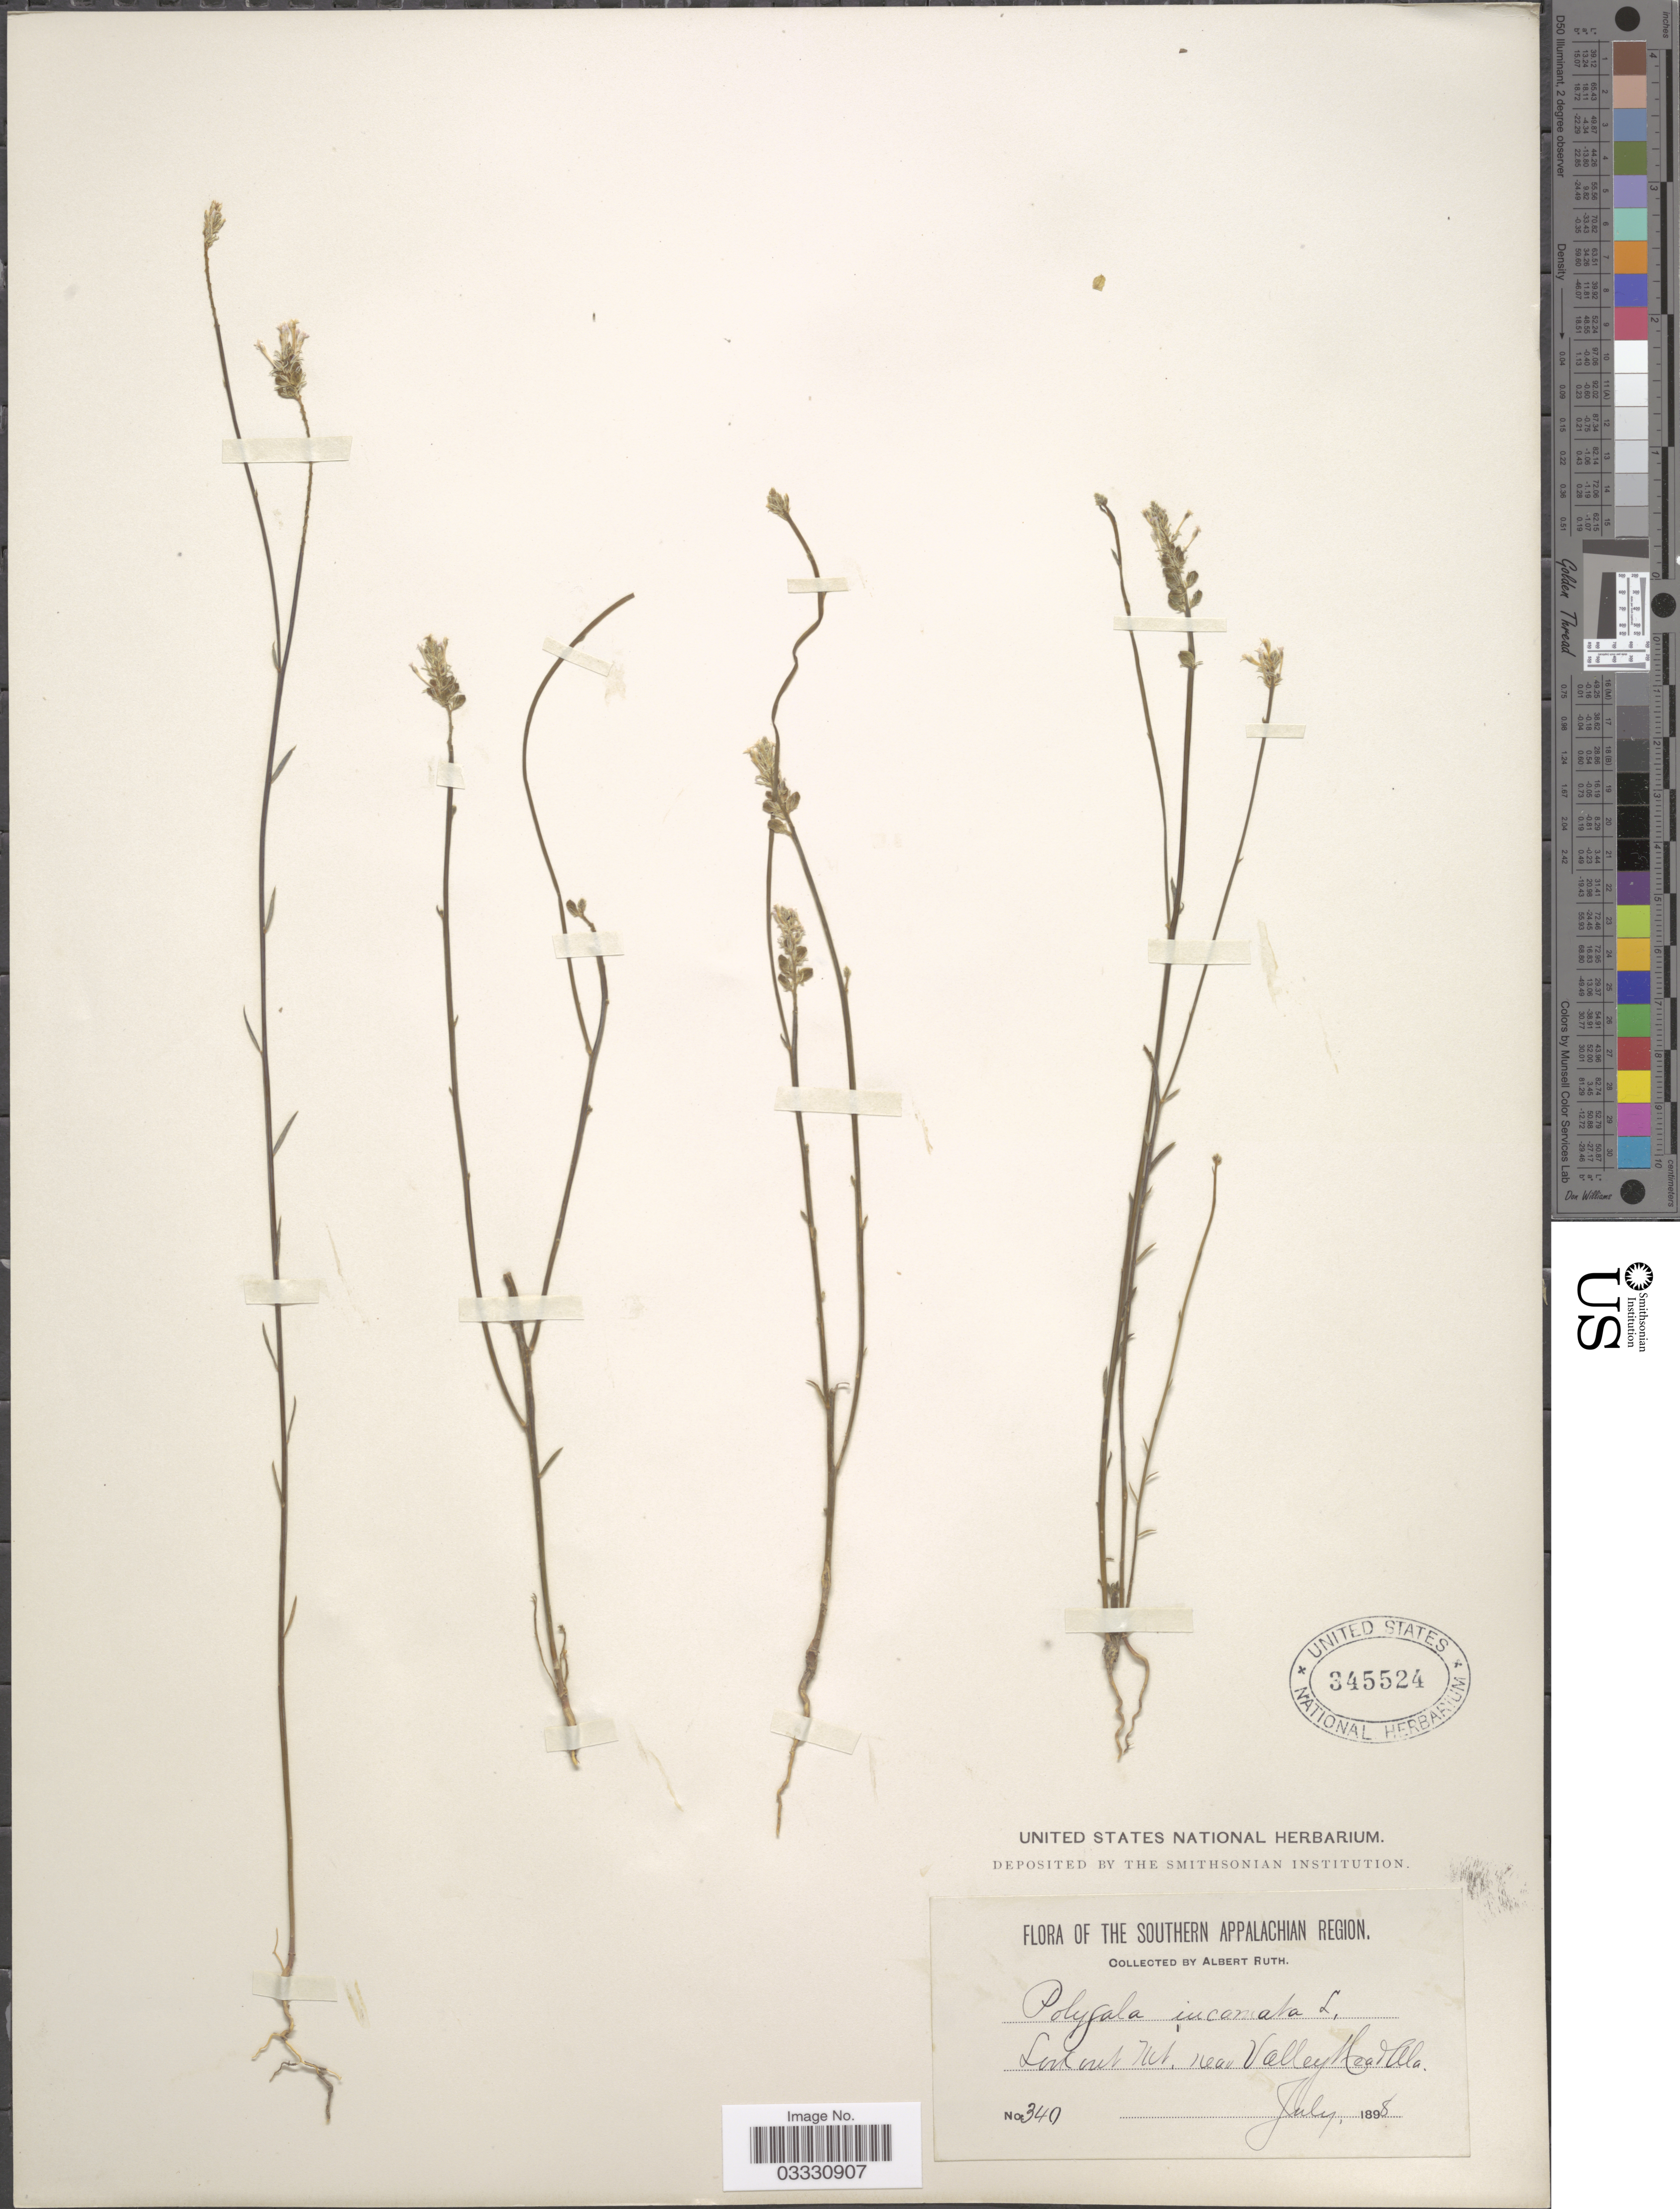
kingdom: Plantae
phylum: Tracheophyta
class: Magnoliopsida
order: Fabales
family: Polygalaceae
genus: Polygala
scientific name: Polygala incarnata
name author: L.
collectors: A. Ruth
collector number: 340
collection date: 1898-07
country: United States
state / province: Alabama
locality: The Southern Appalachian Region. Lookout Mt. near Valley Mead.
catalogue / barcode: US 345524